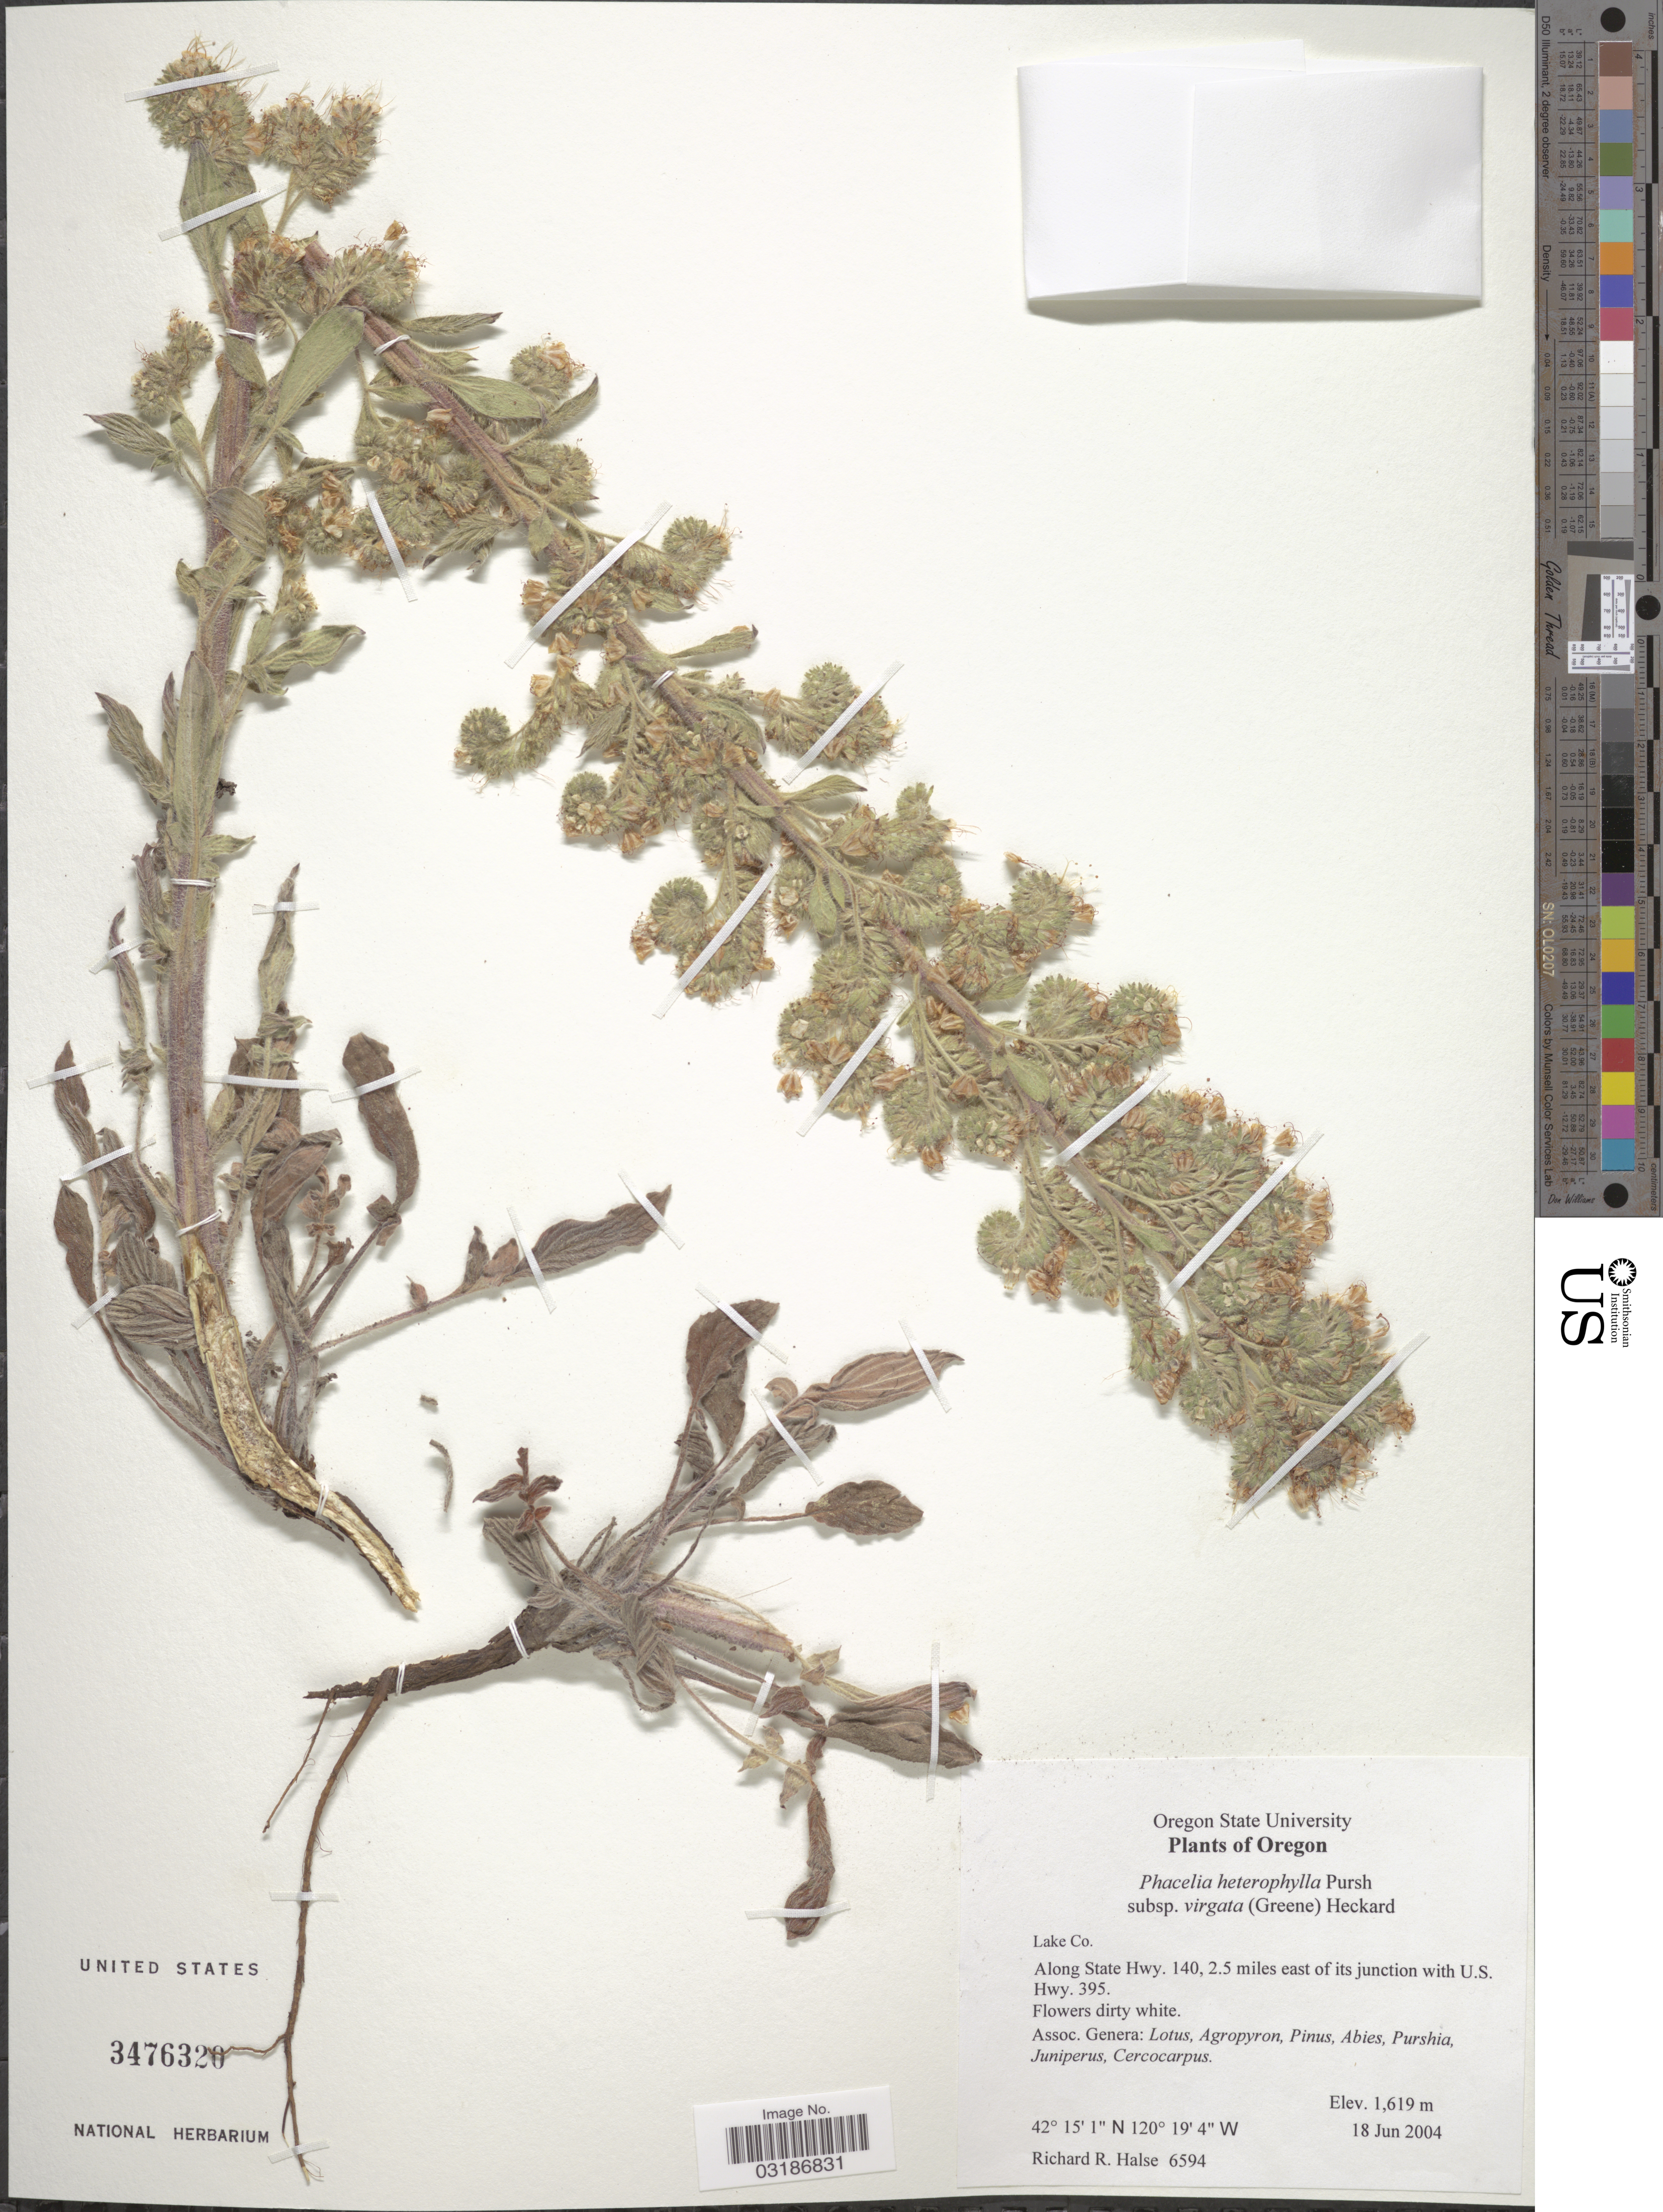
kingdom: Plantae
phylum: Tracheophyta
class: Magnoliopsida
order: Boraginales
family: Hydrophyllaceae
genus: Phacelia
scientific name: Phacelia heterophylla subsp. virgata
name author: (Greene) Heckard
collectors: R. Halse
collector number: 6594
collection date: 2004-06-18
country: United States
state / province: Oregon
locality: Along State Hwy. 140, 2.5 miles east of its junction with U.S. Hwy. 395.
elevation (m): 1619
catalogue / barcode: US 3476320